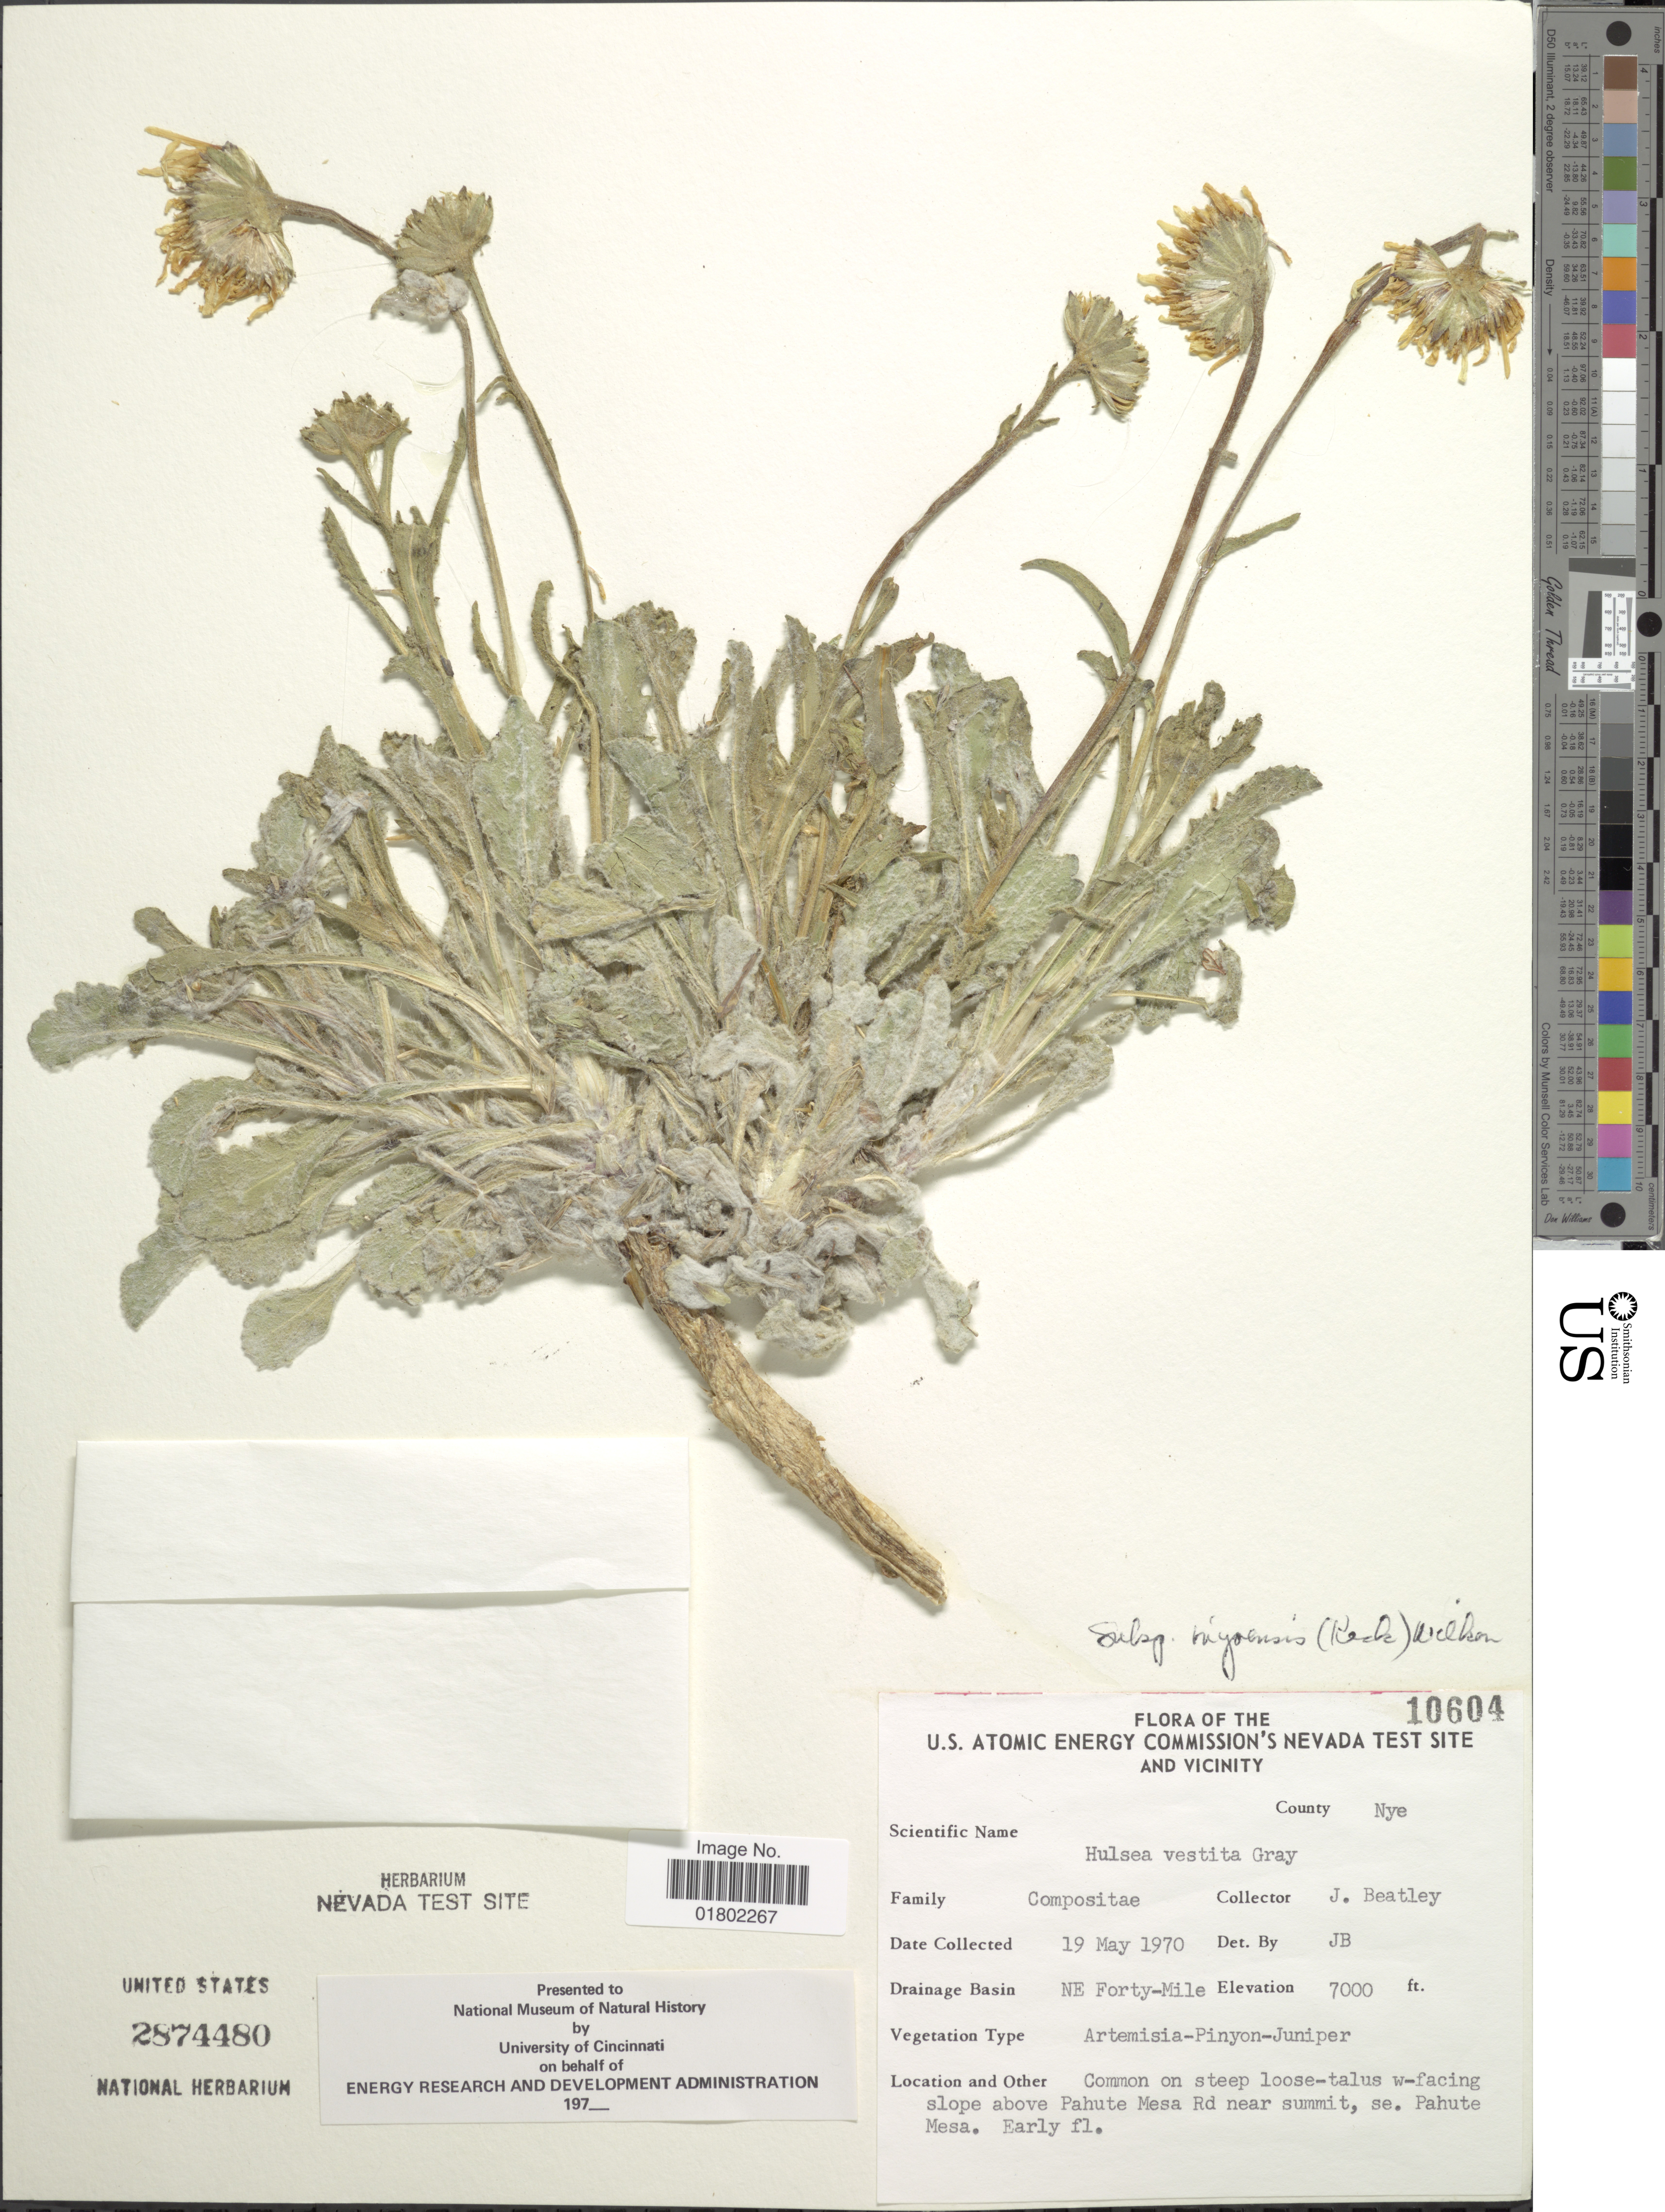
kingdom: Plantae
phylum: Tracheophyta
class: Magnoliopsida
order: Asterales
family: Asteraceae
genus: Hulsea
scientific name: Hulsea vestita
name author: A. Gray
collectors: J. C. Beatley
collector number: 10604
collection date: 1970-05-19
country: United States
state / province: Nevada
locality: U. S. Atomic Energy Commission's Nevada Test Site and Vicinity, County Nye, NE Forty-Mile, w-facing slope above Pahute Mesa Rd near summit, se. Pahute Mesa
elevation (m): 2134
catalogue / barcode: US 2874480